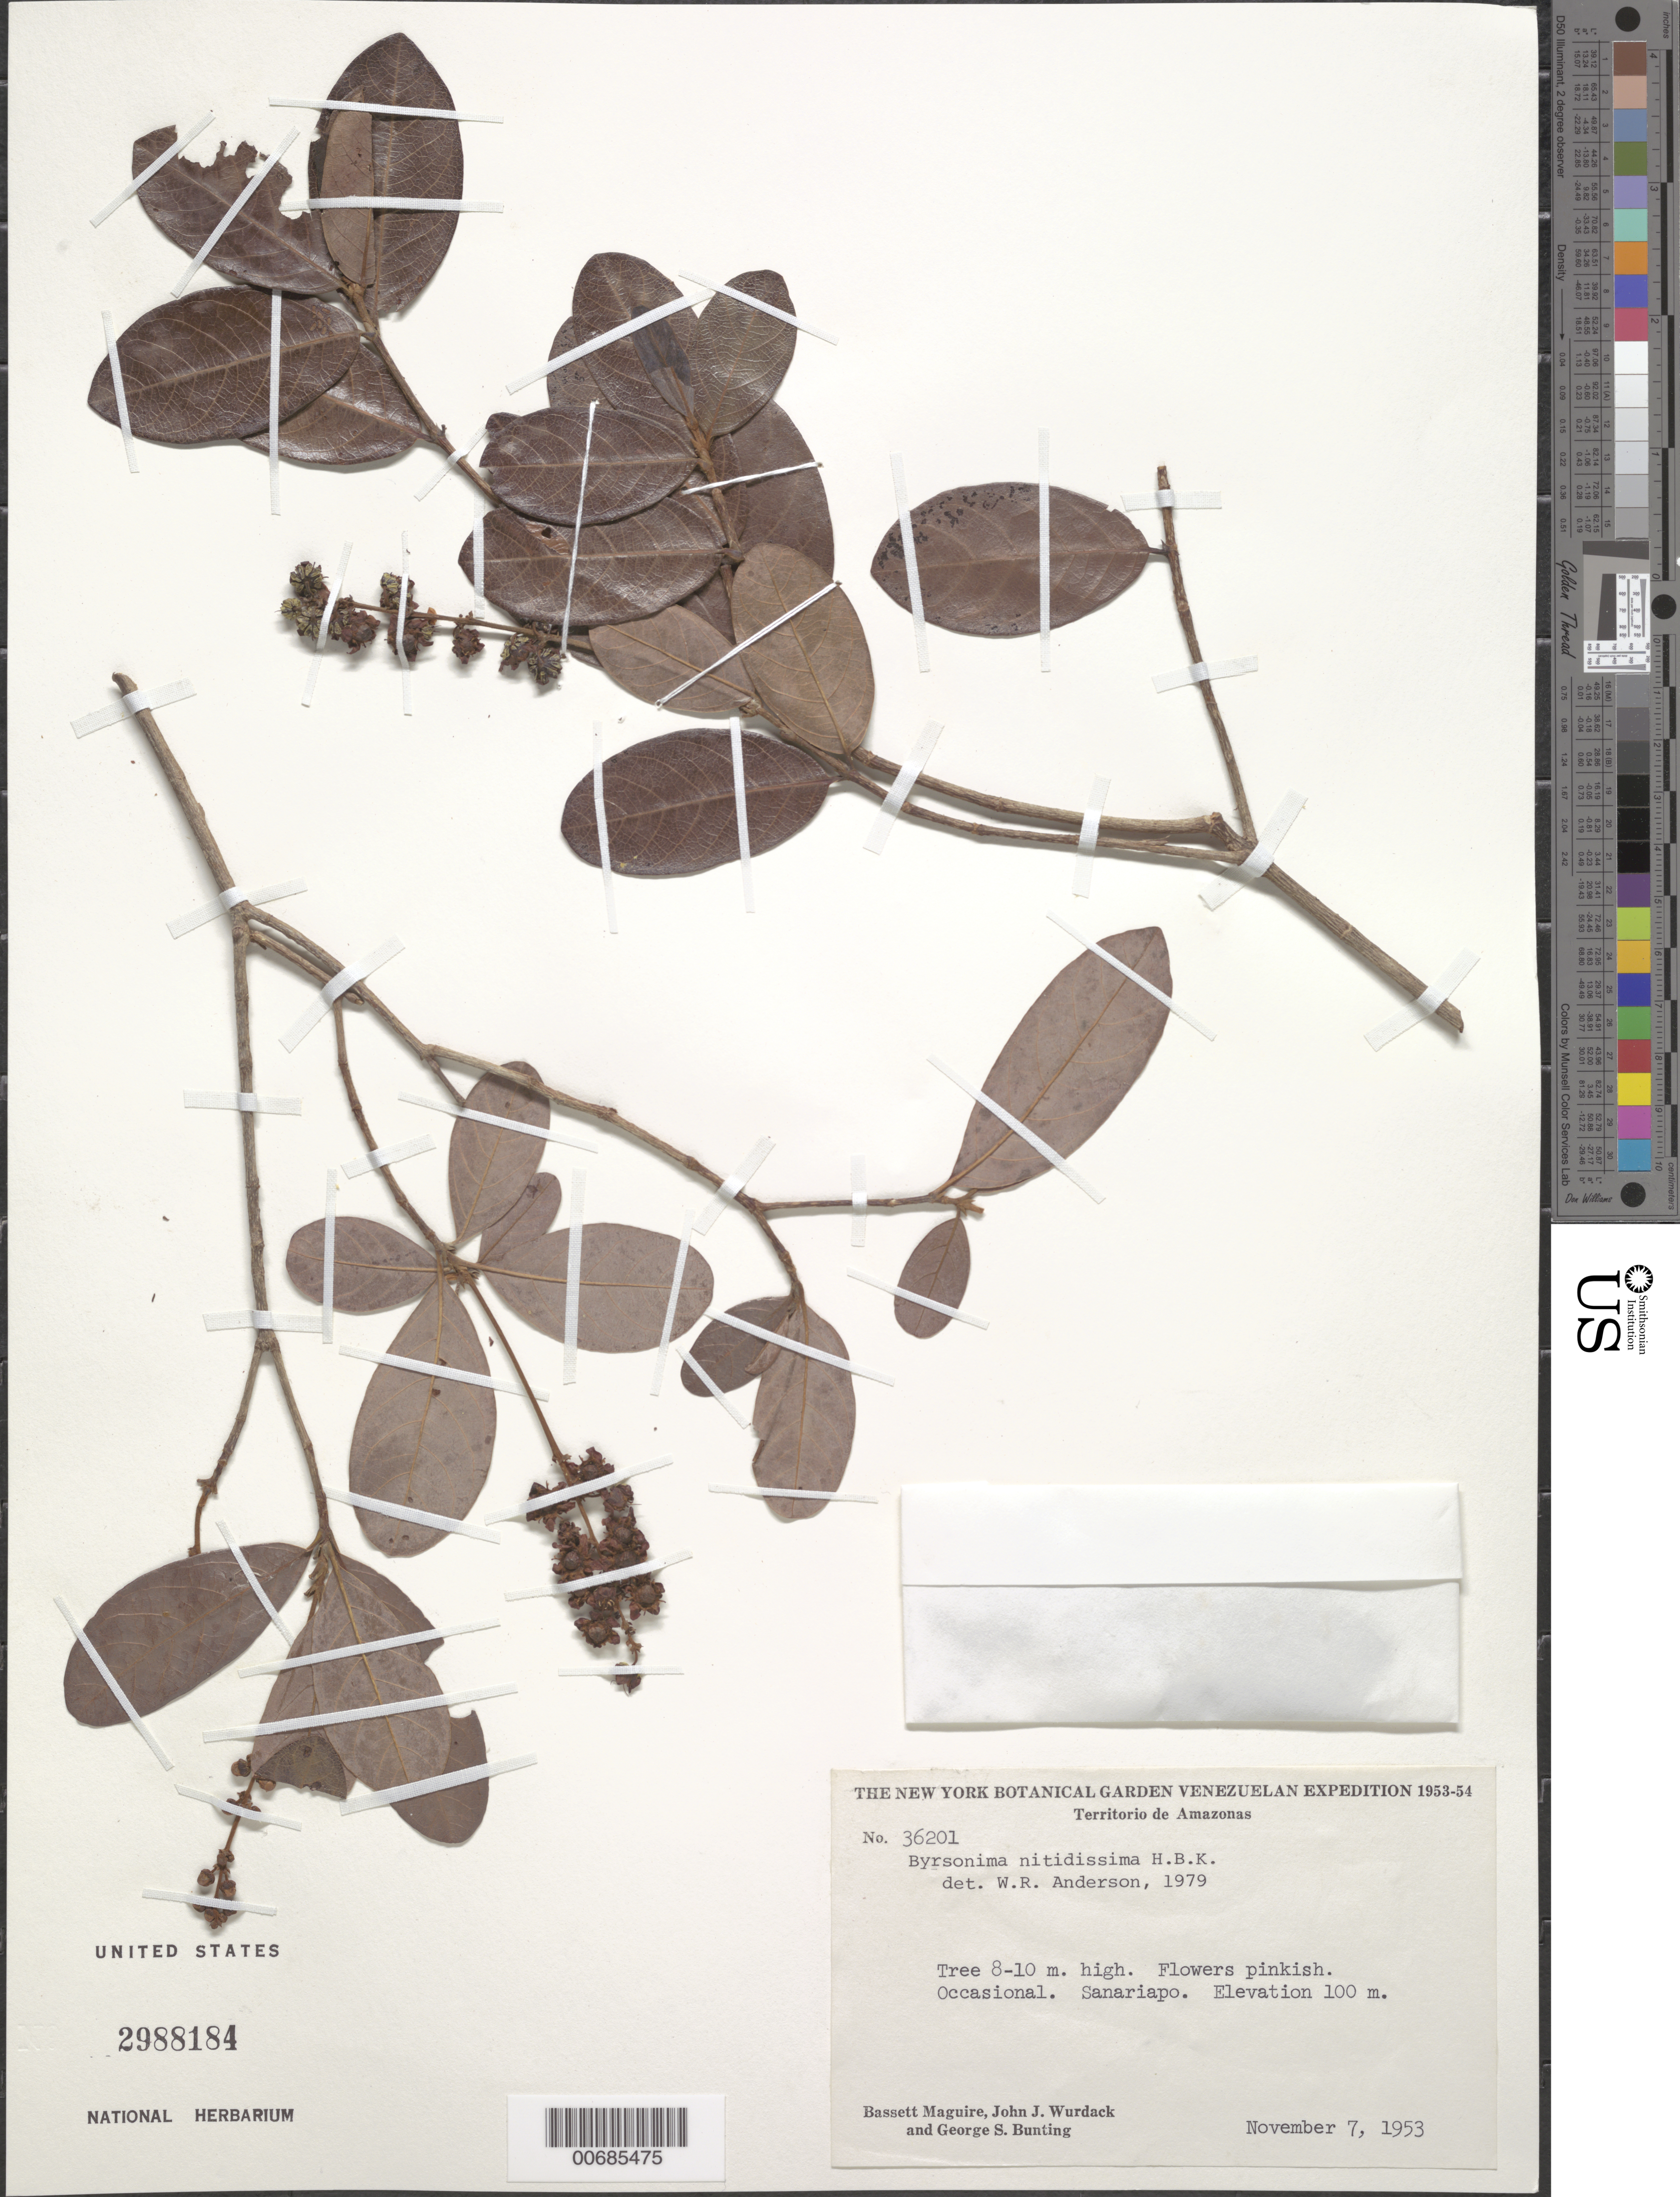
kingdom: Plantae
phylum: Tracheophyta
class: Magnoliopsida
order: Malpighiales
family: Malpighiaceae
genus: Byrsonima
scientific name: Byrsonima nitidissima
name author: Kunth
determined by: Anderson, W. R., (MICH), University of Michigan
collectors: B. Maguire, J. J. Wurdack & G. S. Bunting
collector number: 36201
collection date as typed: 7-Nov-53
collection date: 1953-11-07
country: Venezuela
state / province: Amazonas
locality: Sanariapo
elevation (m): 100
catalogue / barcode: US 2988184